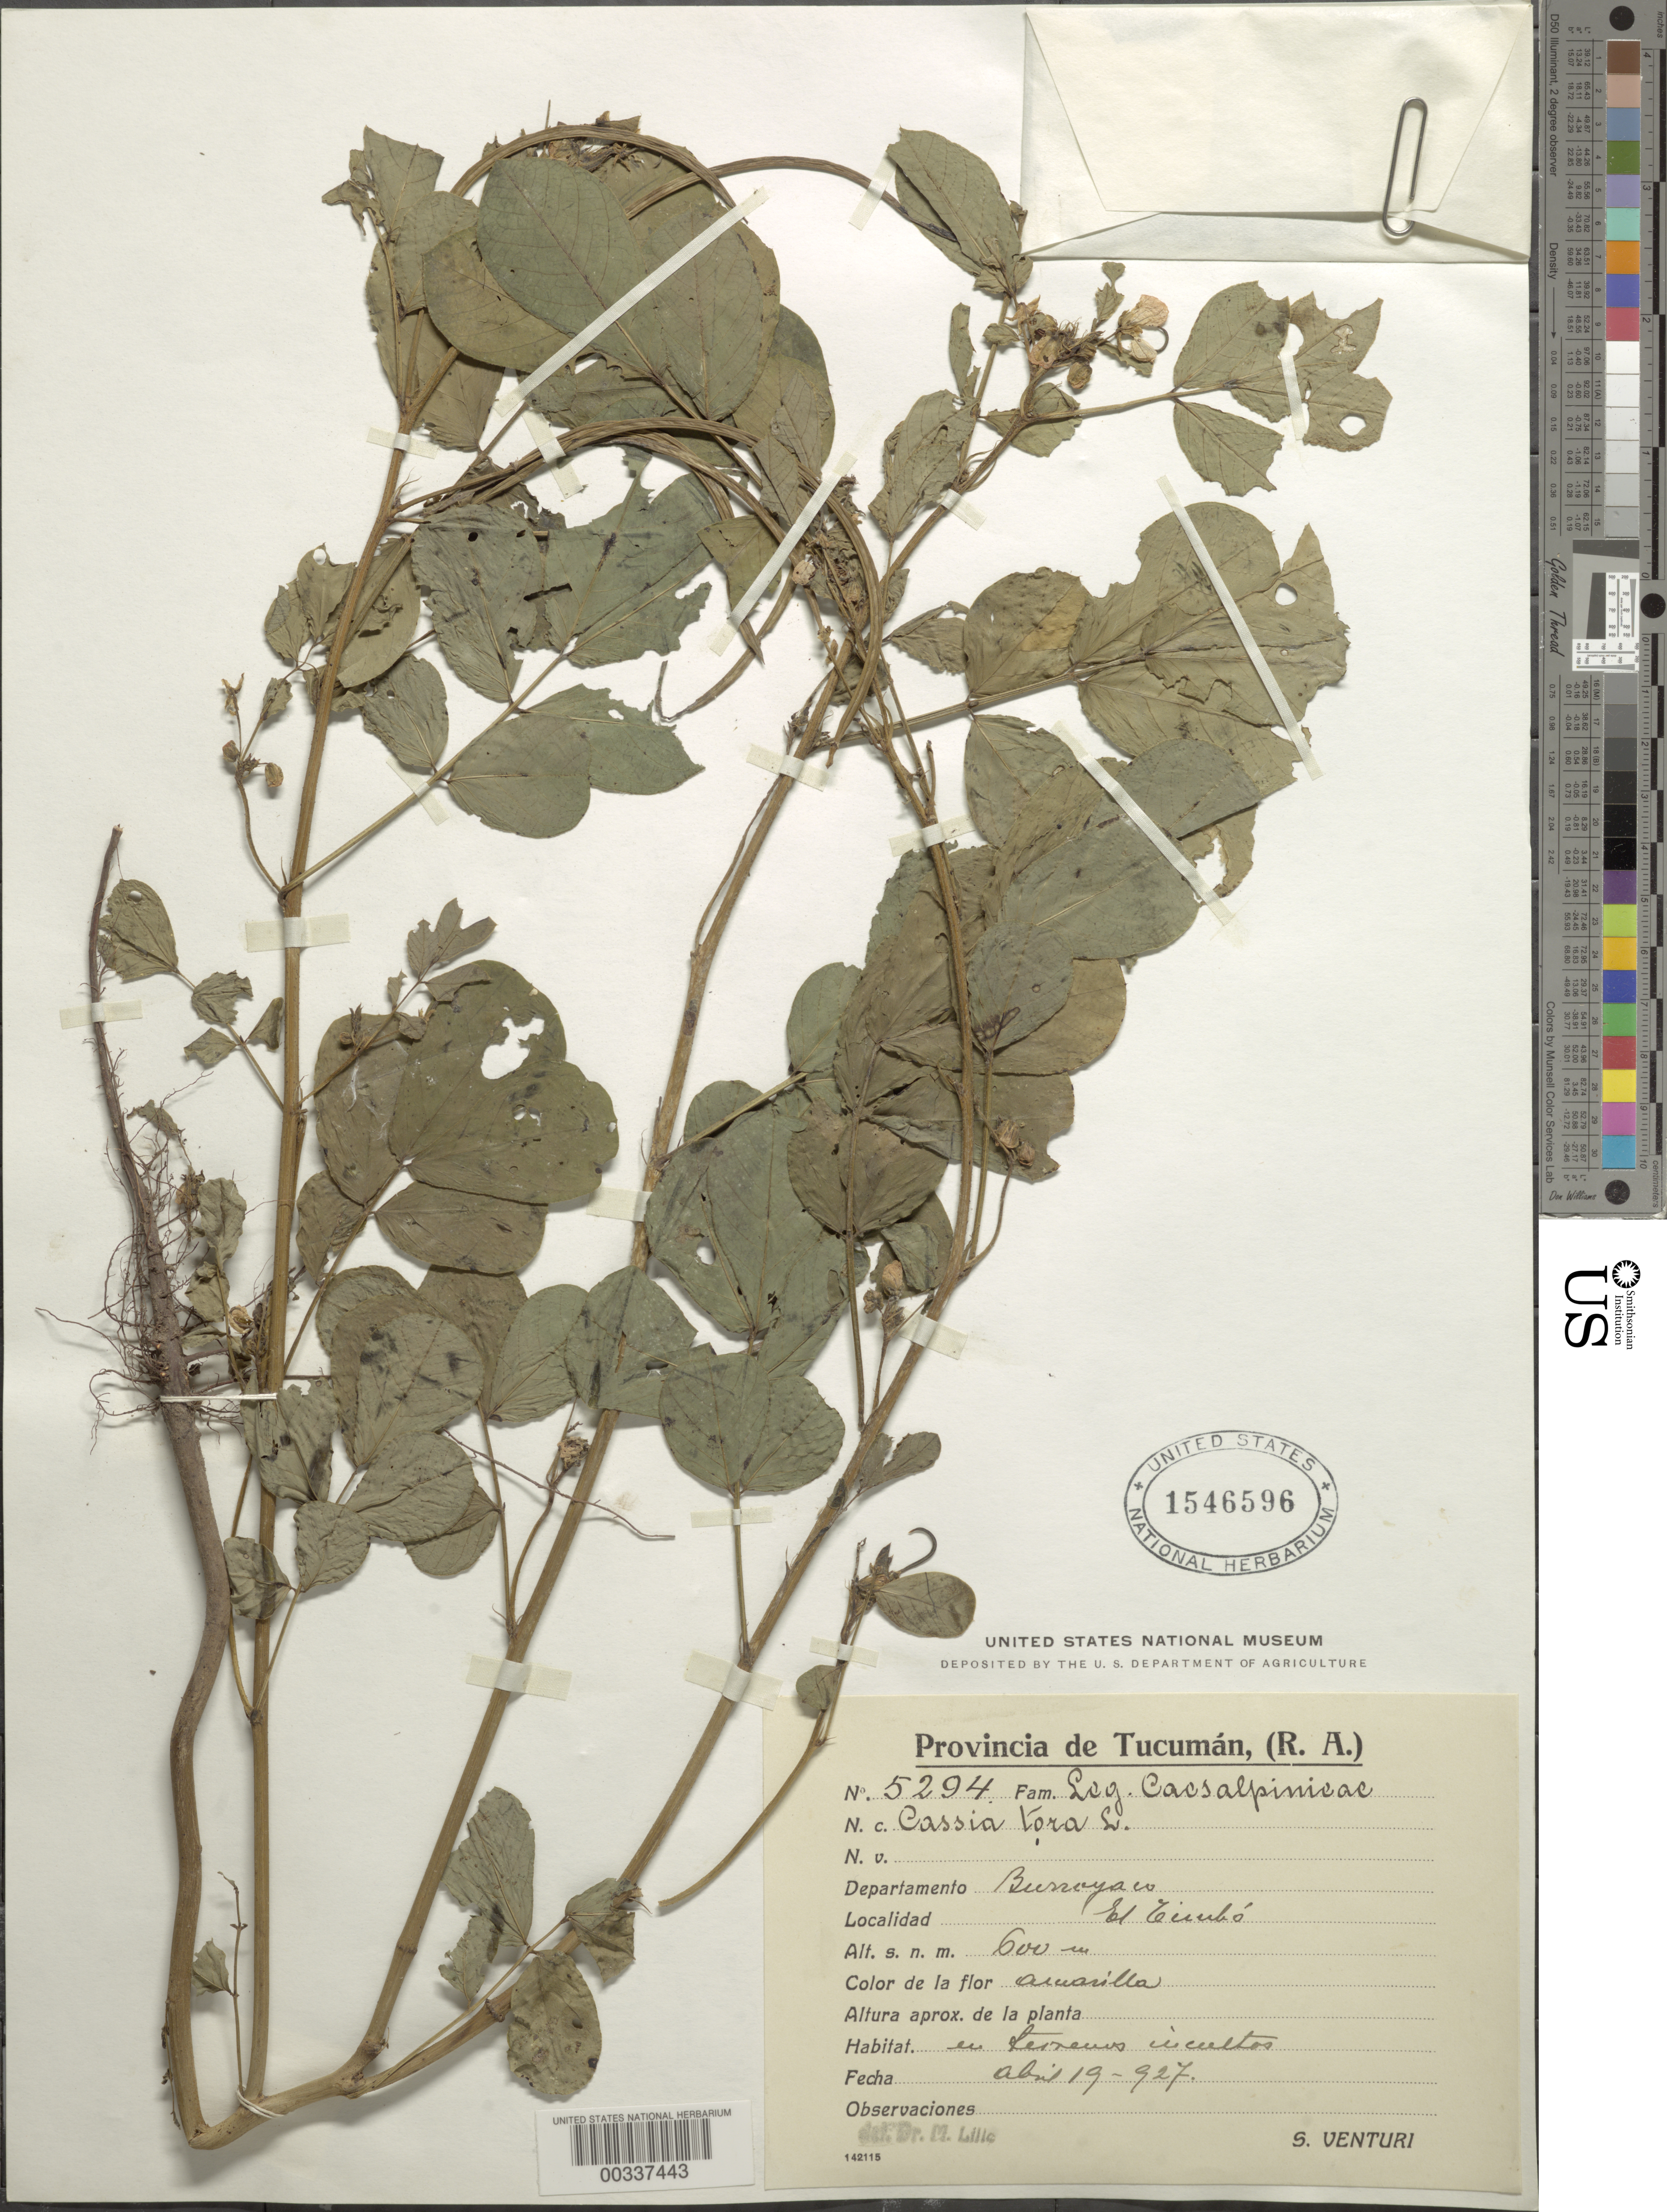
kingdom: Plantae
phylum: Tracheophyta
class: Magnoliopsida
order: Fabales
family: Fabaceae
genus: Senna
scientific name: Senna obtusifolia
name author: (L.) H.S. Irwin & Barneby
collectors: S. Venturi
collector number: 5294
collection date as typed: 19 Apr 1927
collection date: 1927-04-19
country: Argentina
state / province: Tucumán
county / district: Burruyaco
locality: El Timbo.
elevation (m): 600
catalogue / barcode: US 1546596